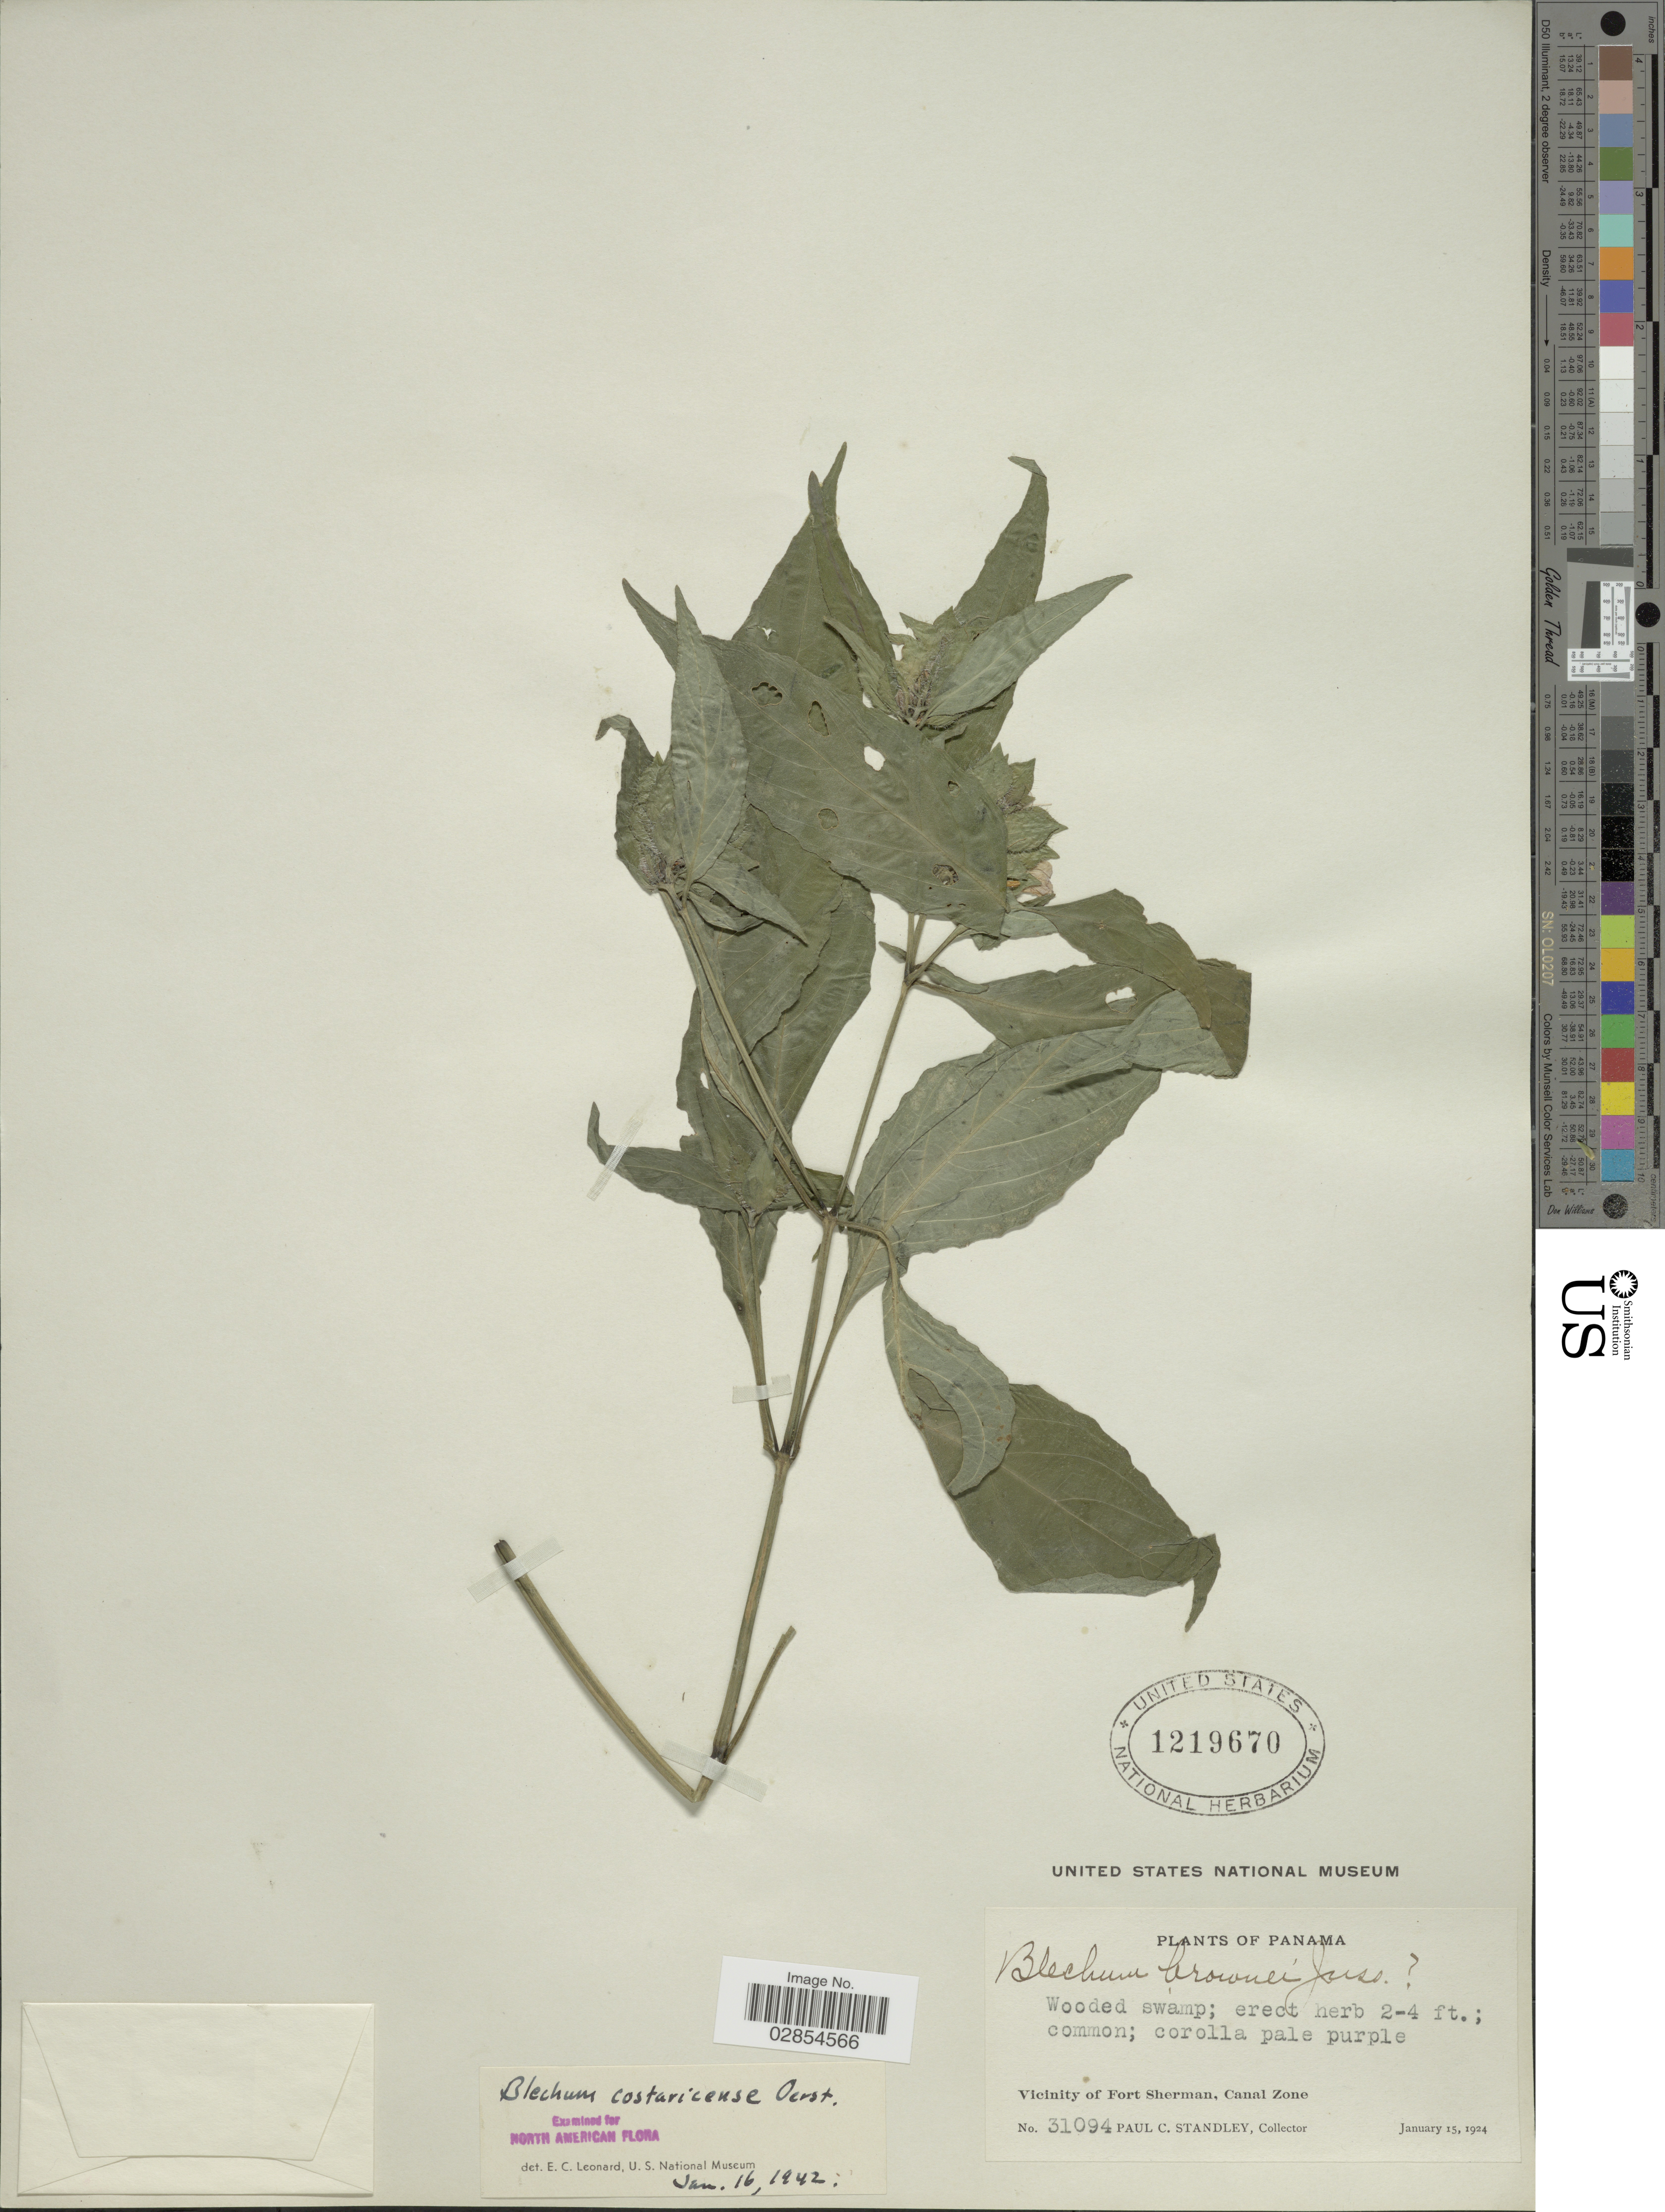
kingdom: Plantae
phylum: Tracheophyta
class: Magnoliopsida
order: Lamiales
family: Acanthaceae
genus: Blechum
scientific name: Blechum costaricense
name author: Oerst.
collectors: P. C. Standley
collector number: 31094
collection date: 1924-01-15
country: Panama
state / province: Colón / Panamá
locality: Vicinity of Fort Sherman, Canal Zone.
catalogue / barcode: US 1219670